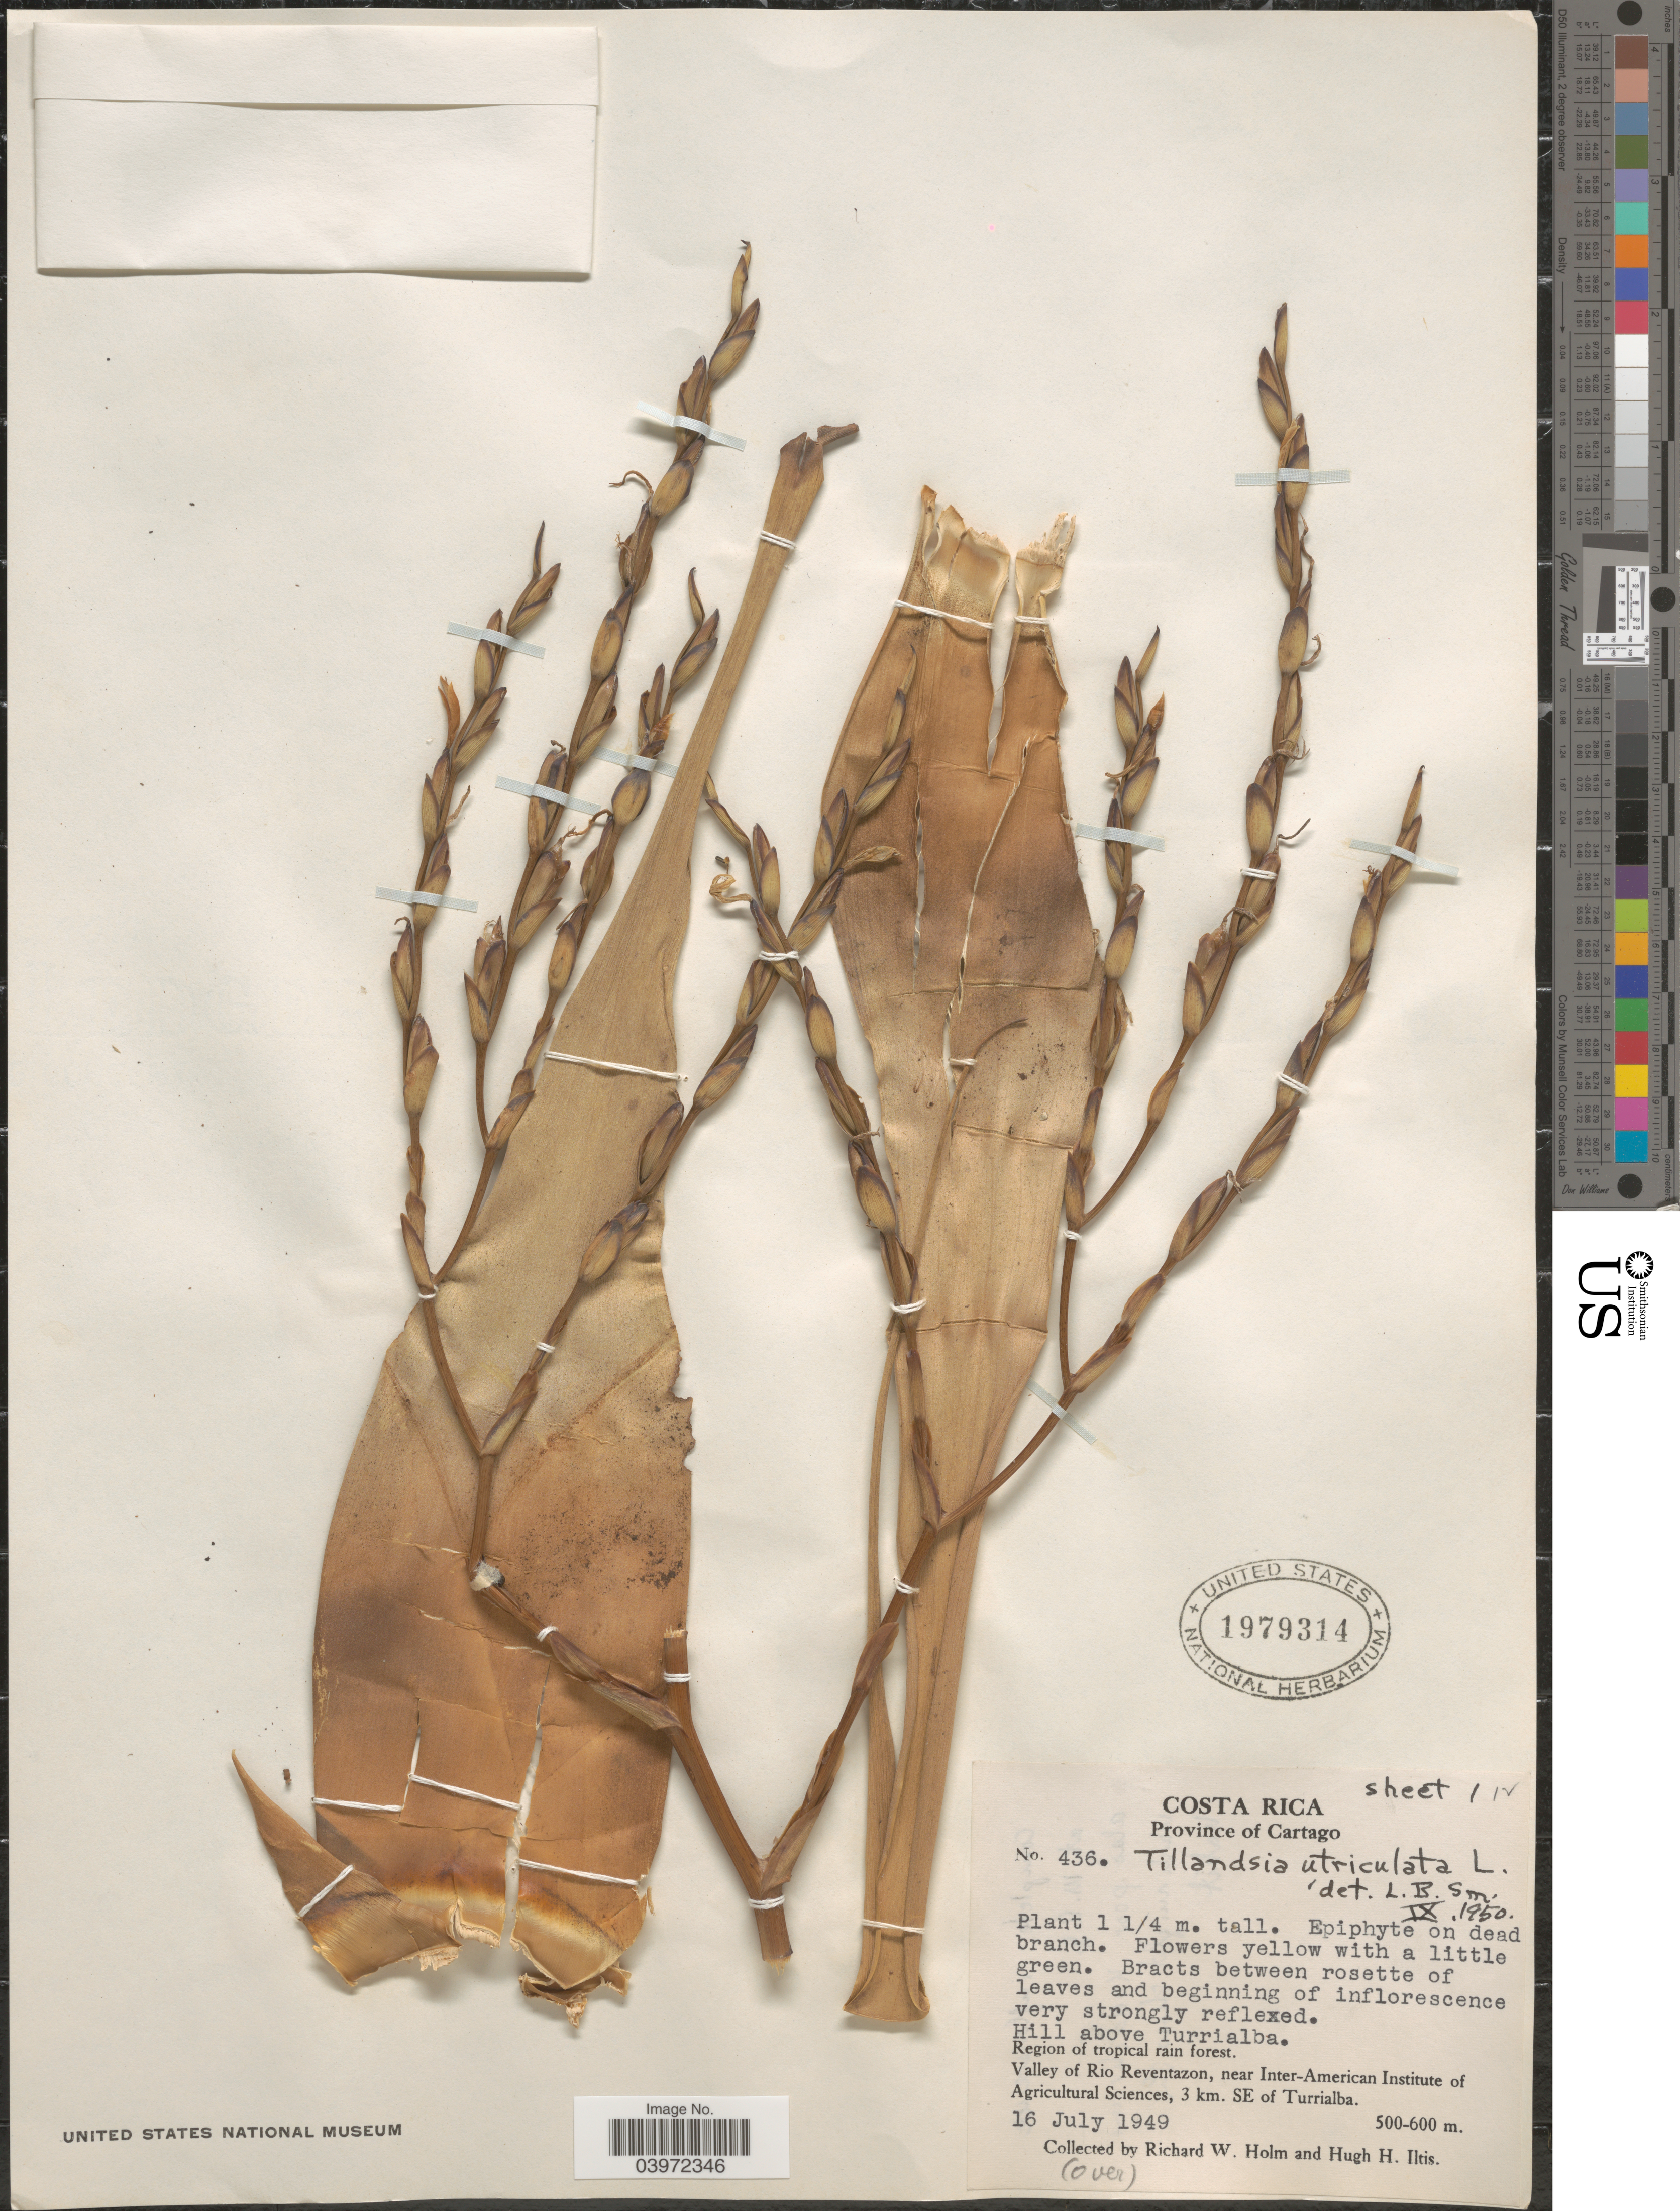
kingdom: Plantae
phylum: Tracheophyta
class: Liliopsida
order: Poales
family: Bromeliaceae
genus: Tillandsia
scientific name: Tillandsia utriculata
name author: L.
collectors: R. W. Holm & H. Iltis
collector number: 436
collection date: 1949-07-16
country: Costa Rica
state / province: Cartago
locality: Hills above Turrialba. Region of tropical rain forest. Valley of Rio Reventazon, near Inter-American Institute of Agricultural Sciences, 3 km. SE of Turrialba.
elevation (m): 500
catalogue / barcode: US 1979314